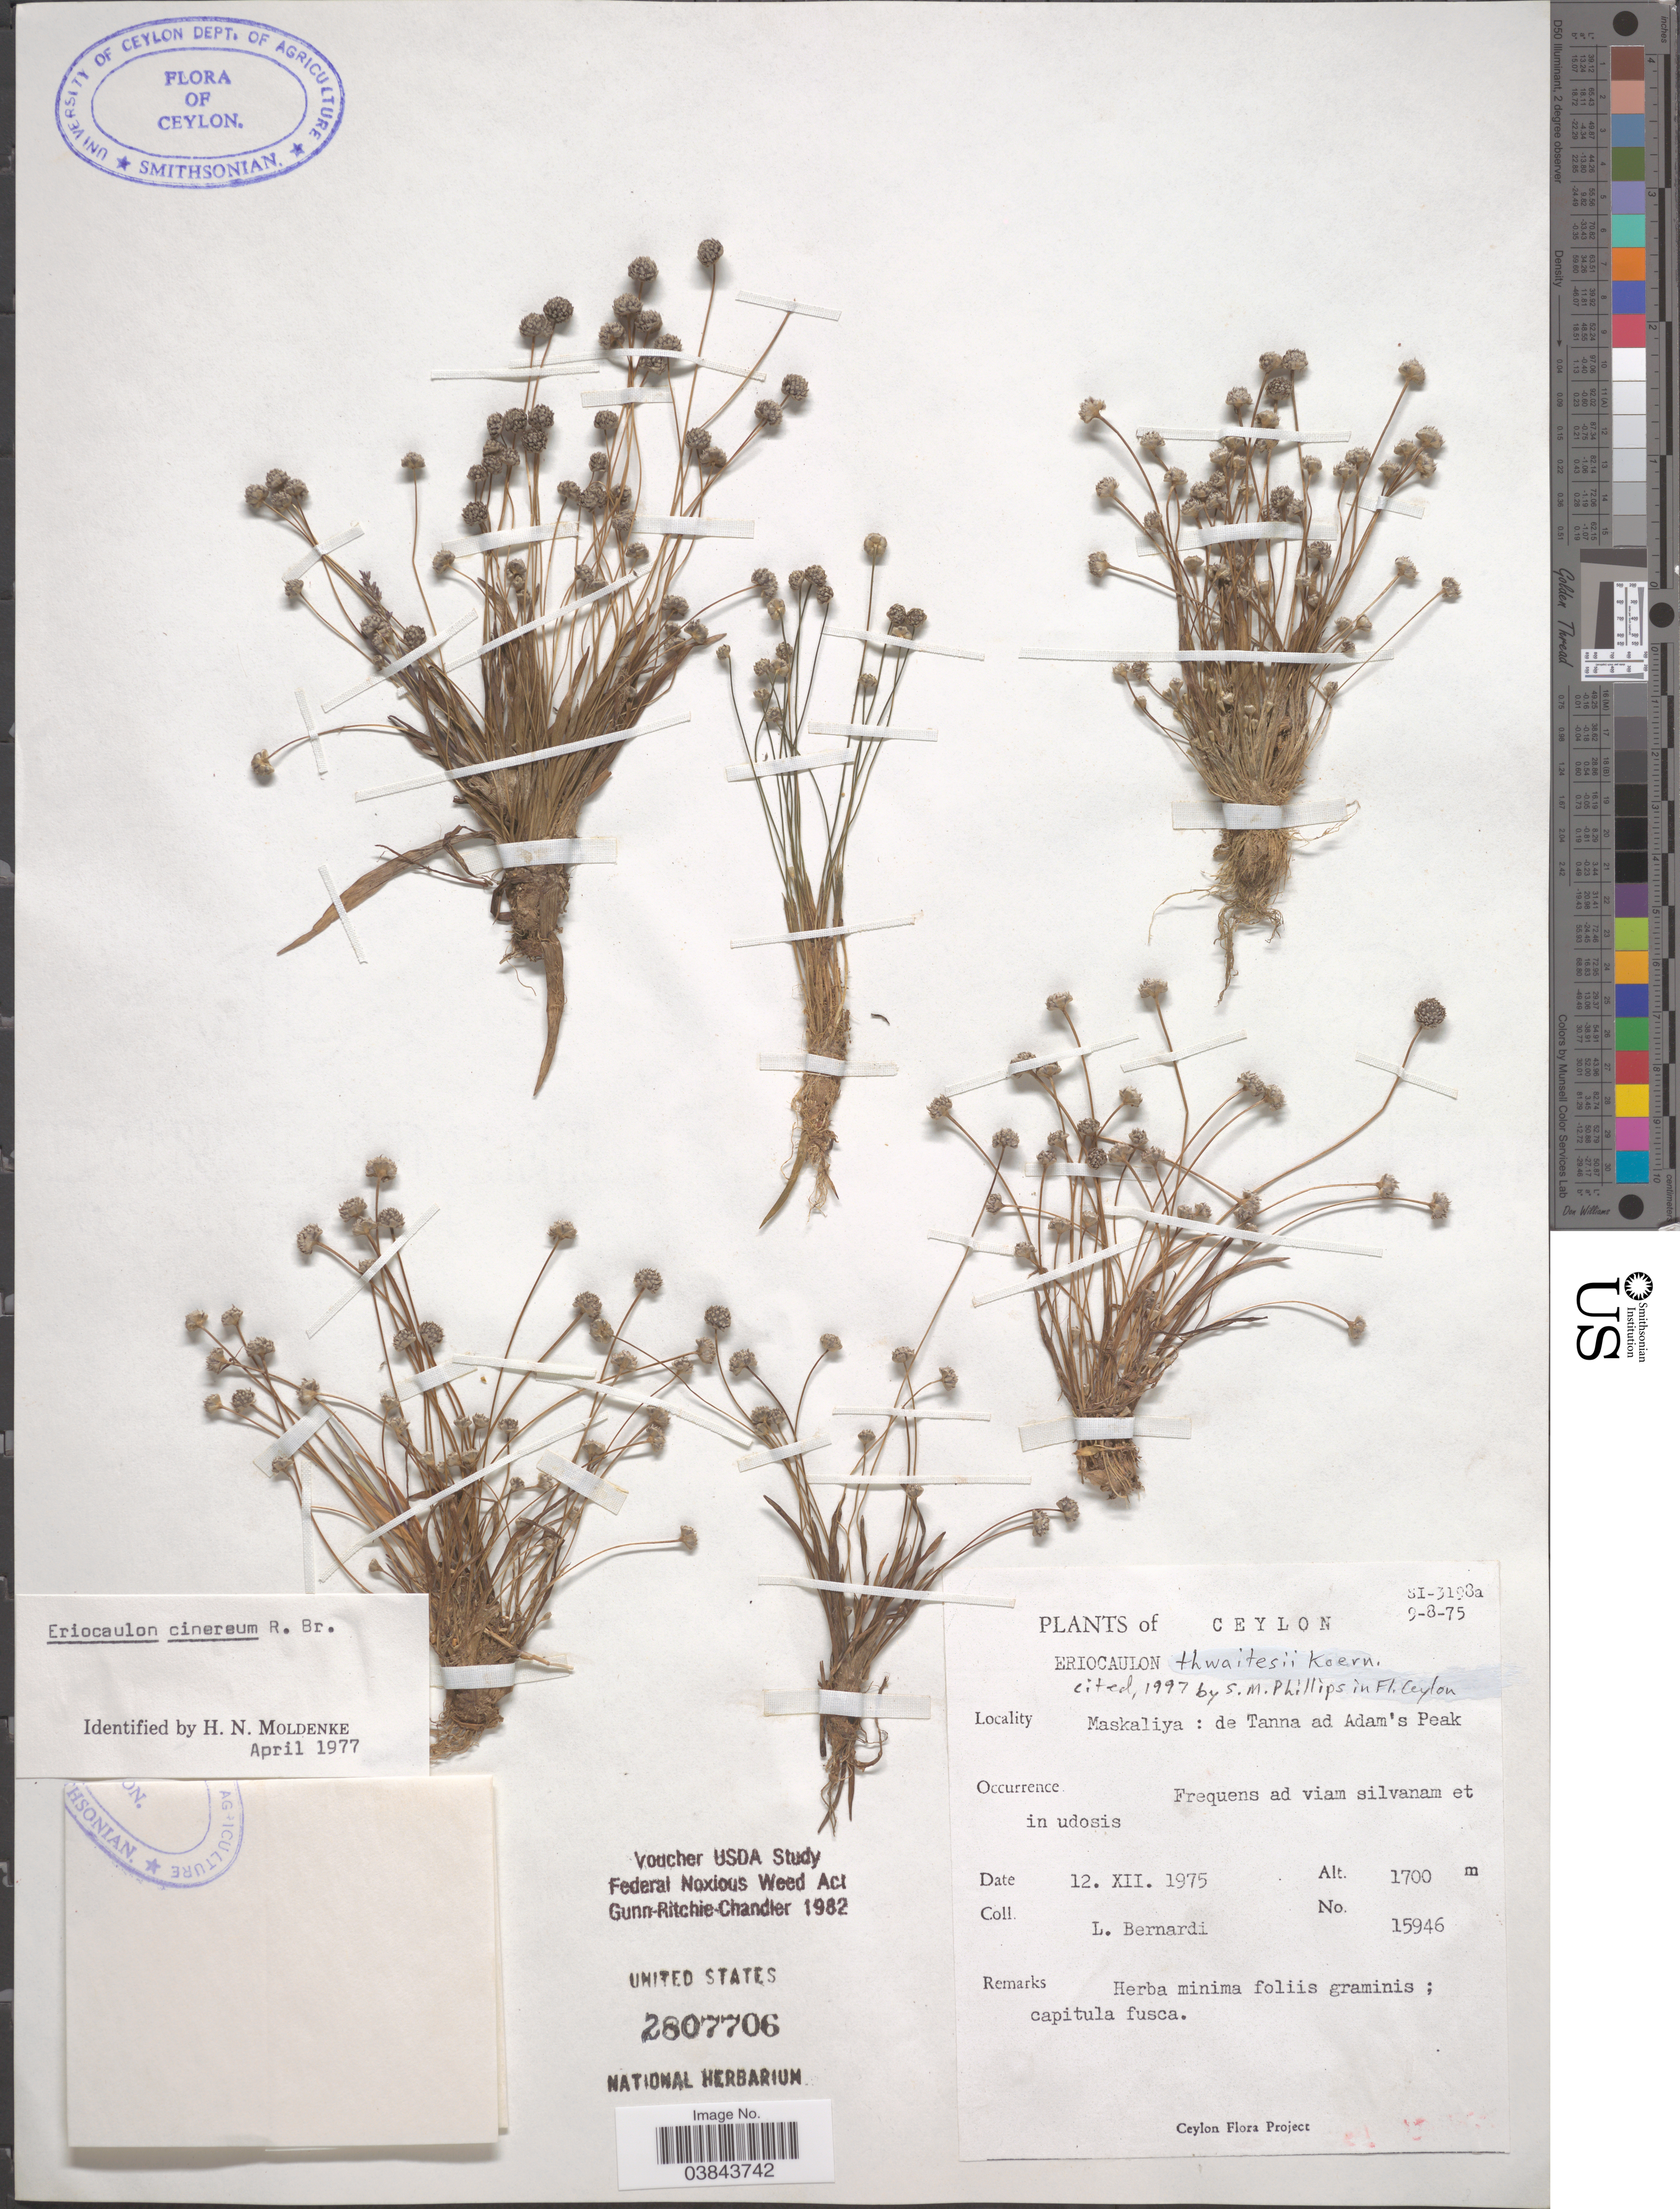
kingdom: Plantae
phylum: Tracheophyta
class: Liliopsida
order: Poales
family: Eriocaulaceae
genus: Eriocaulon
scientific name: Eriocaulon thwaitesii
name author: Körn.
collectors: L. Bernardi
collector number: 15946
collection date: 1975-12-12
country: Sri Lanka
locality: Ceylon. Maskaliya: de Tanna ad Adam's Peak.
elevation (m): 1700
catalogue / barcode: US 2807706